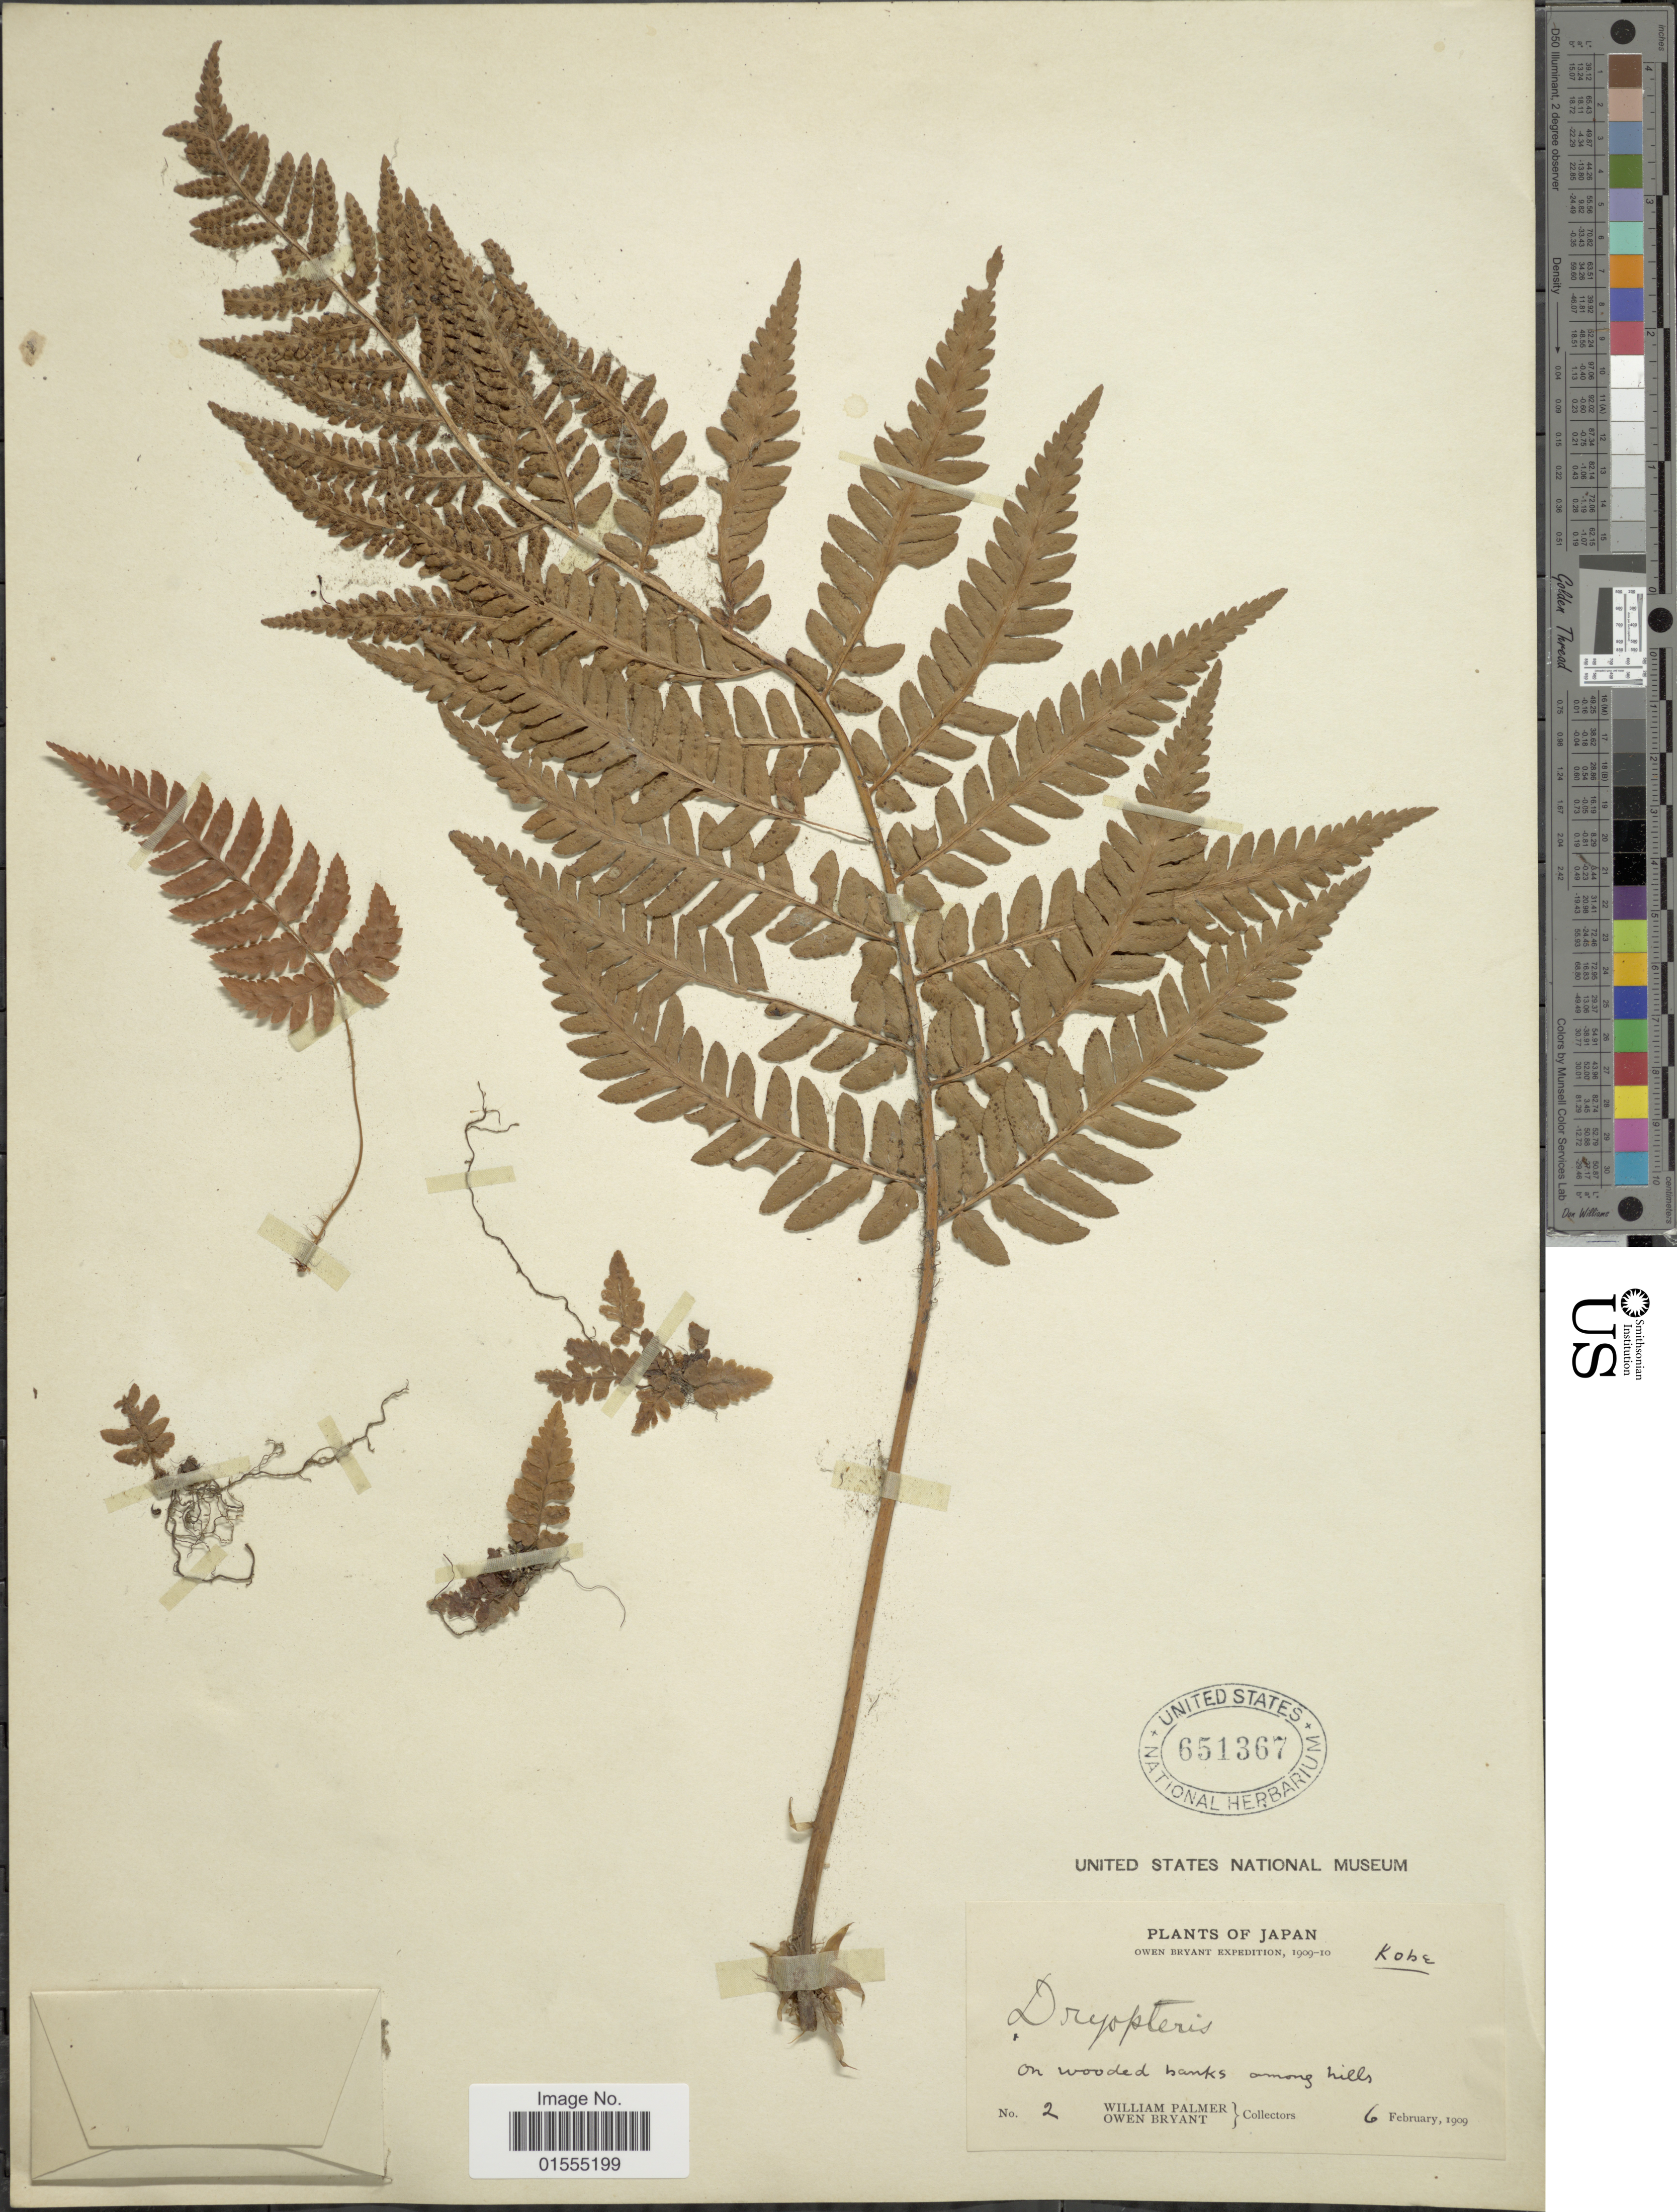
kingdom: Plantae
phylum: Tracheophyta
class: Polypodiopsida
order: Polypodiales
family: Dryopteridaceae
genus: Dryopteris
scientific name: Dryopteris varia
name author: (L.) Kuntze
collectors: W. Palmer & O. Bryant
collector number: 2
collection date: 1909-02-06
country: Japan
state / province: Hyogo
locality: Kobe, On wooded banks among hills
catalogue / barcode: US 651367